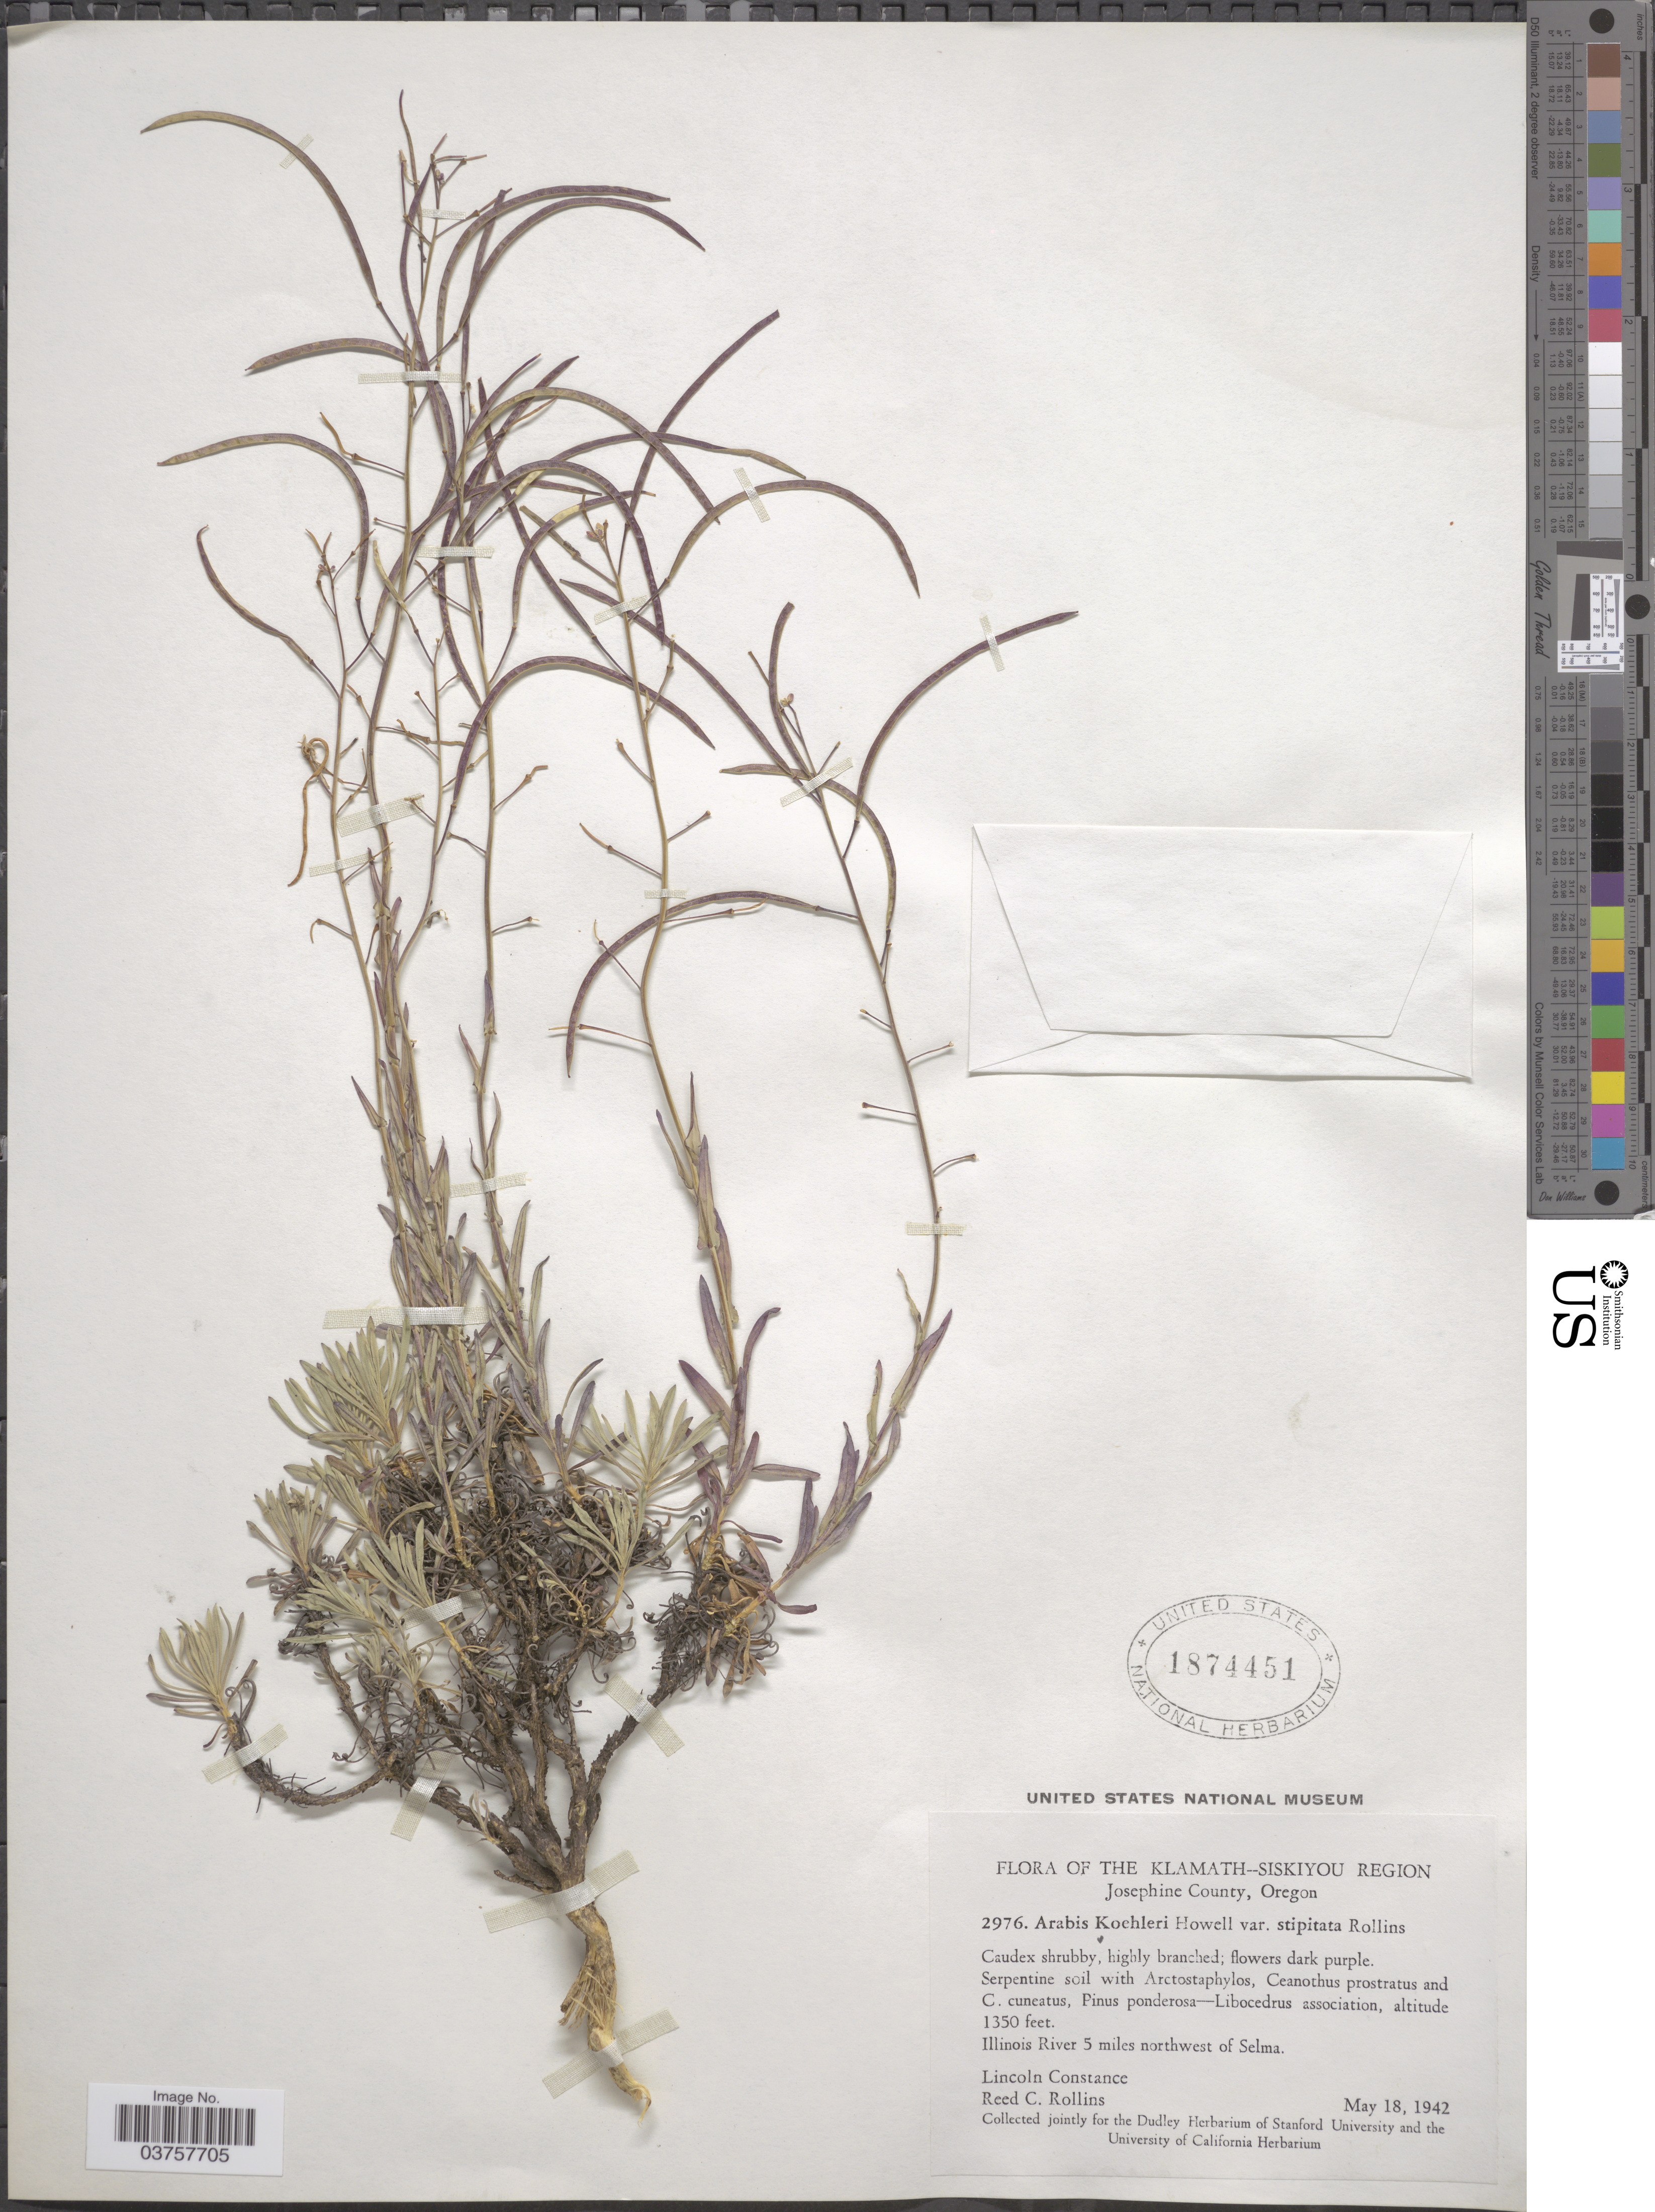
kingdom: Plantae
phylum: Tracheophyta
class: Magnoliopsida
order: Brassicales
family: Brassicaceae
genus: Arabis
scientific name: Arabis koehleri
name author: Howell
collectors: L. Constance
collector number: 2976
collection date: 1942-05-18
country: United States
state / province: Oregon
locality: The Klamath-Siskiyou Region. Josephine County. Illinois River 5 miles northwest of Selma.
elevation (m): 411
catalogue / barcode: US 1874451